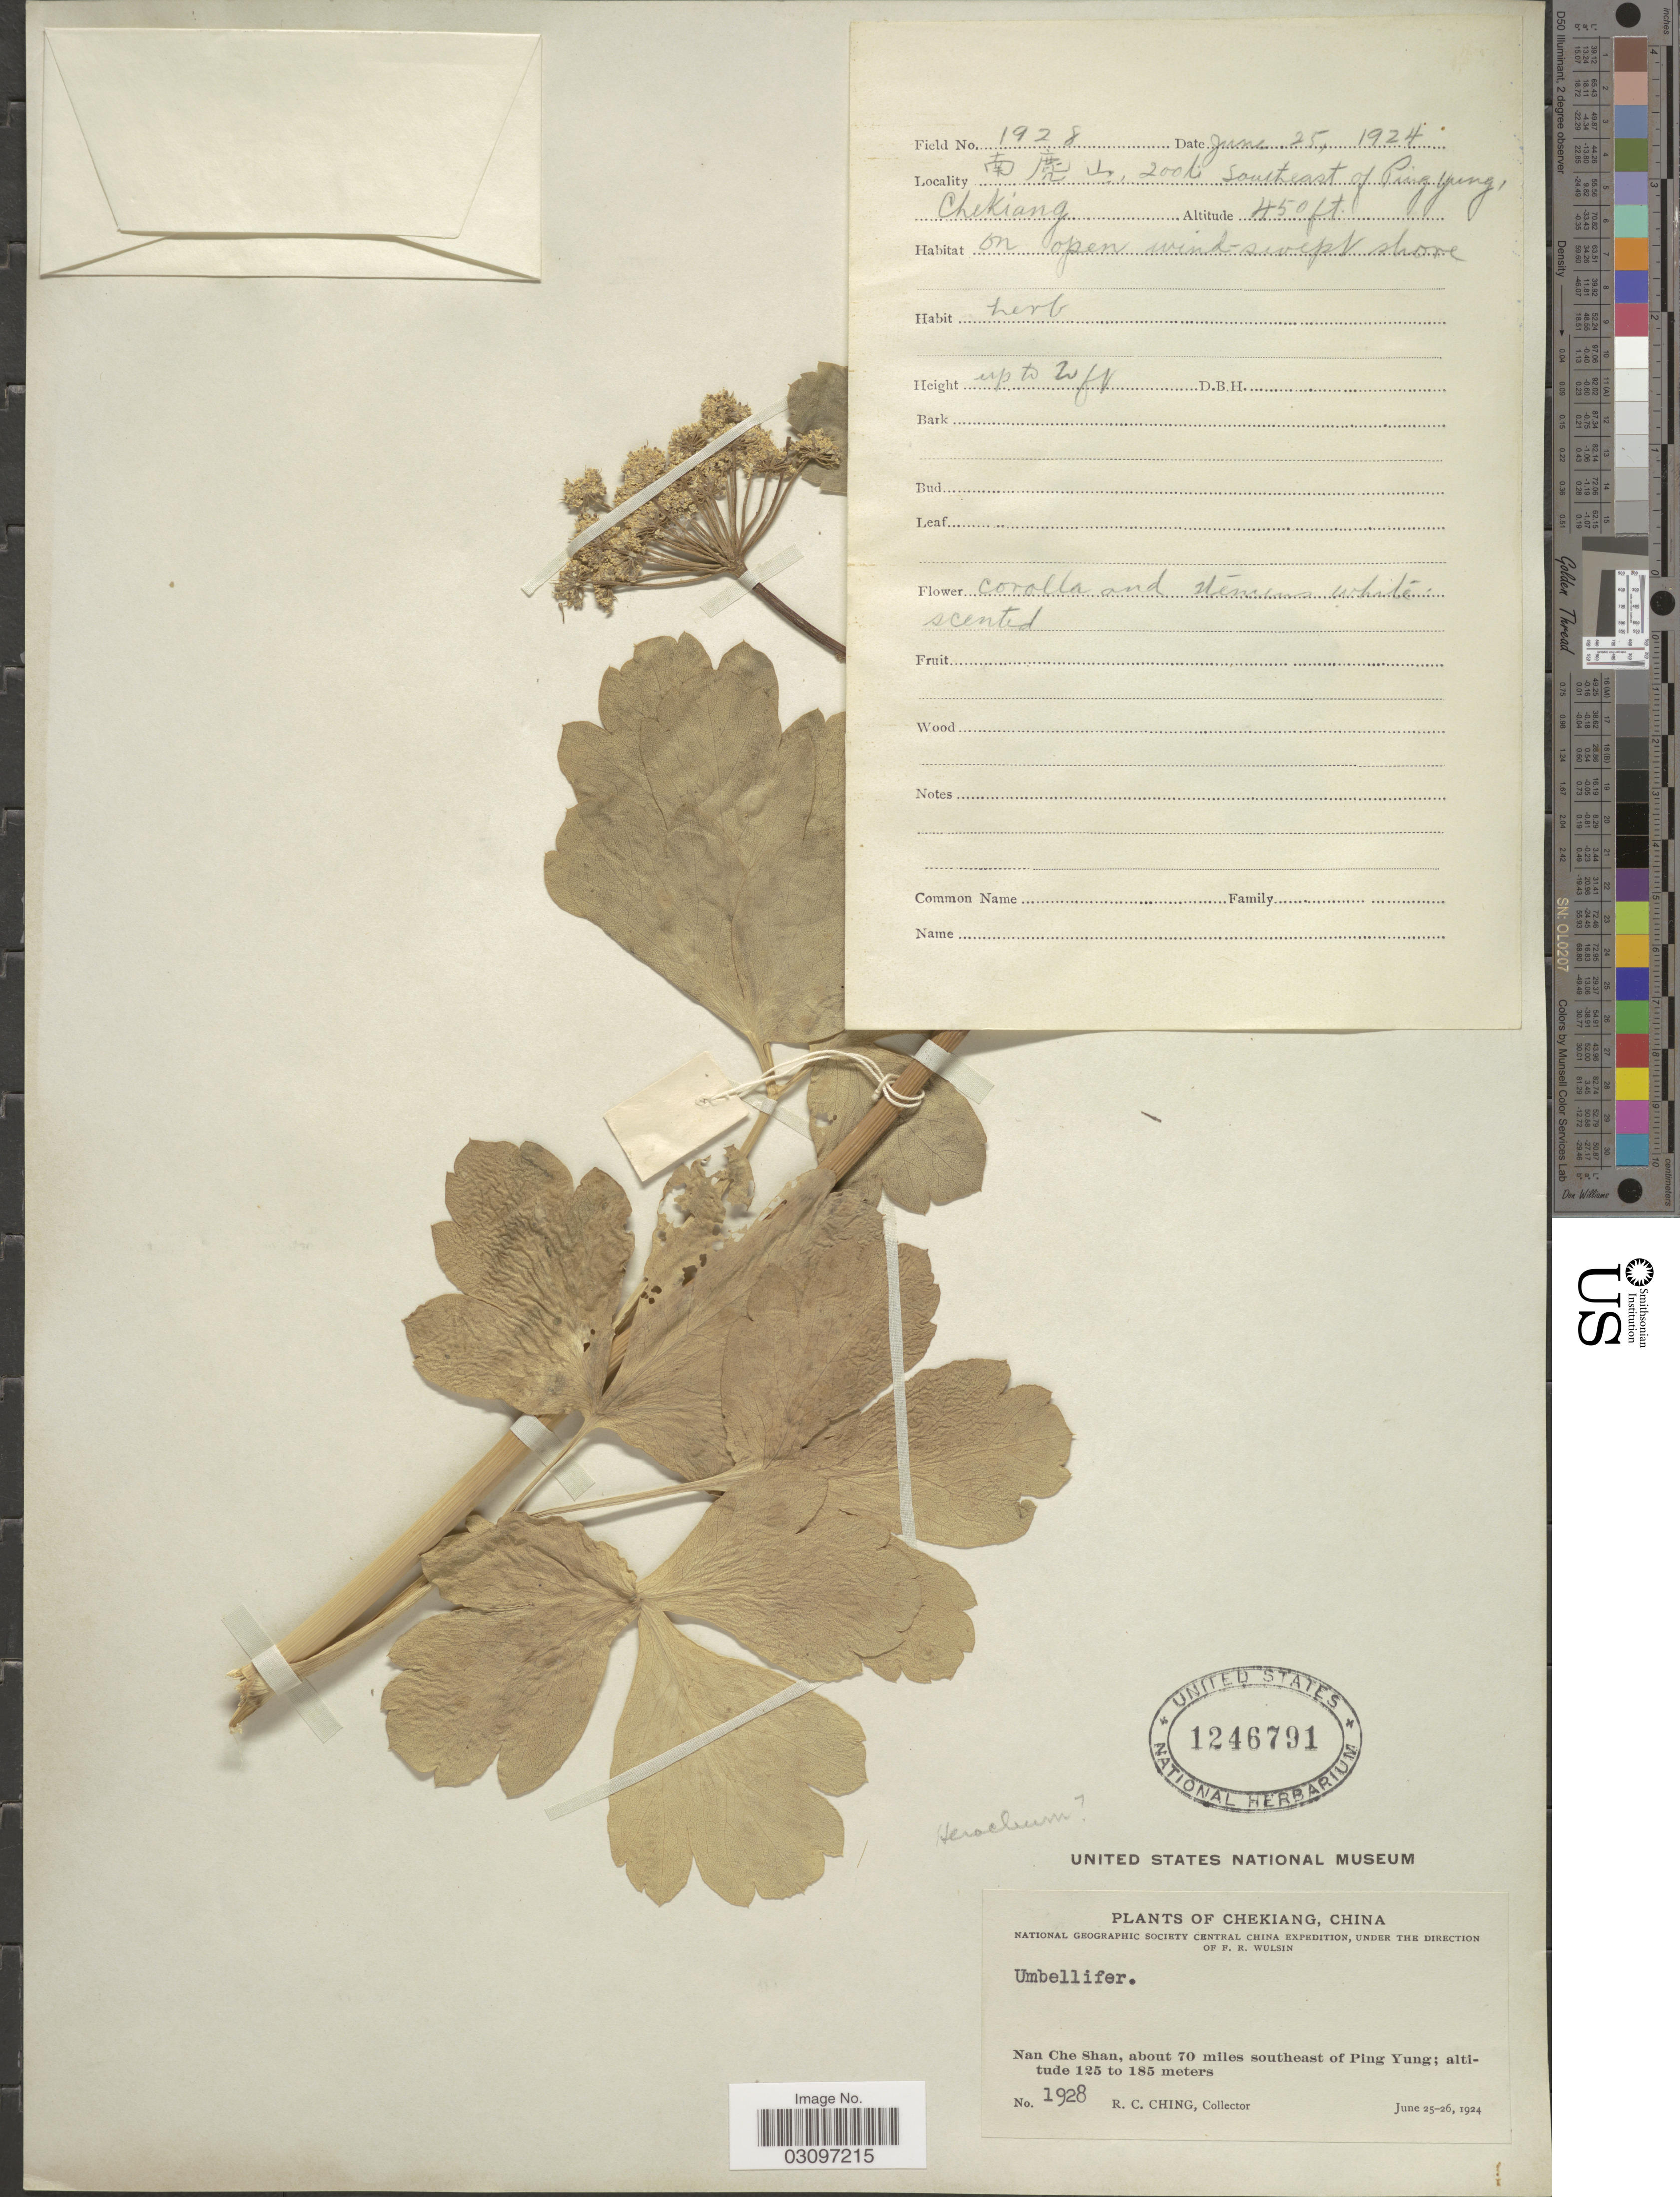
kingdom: Plantae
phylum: Tracheophyta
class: Magnoliopsida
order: Apiales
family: Apiaceae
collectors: R. C. Ching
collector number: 1928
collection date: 1924-06-25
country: China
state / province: Zhejiang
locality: Chekiang. Nan Che Shan, about 70 miles southeast of Ping Yung.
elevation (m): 137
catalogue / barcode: US 1246791